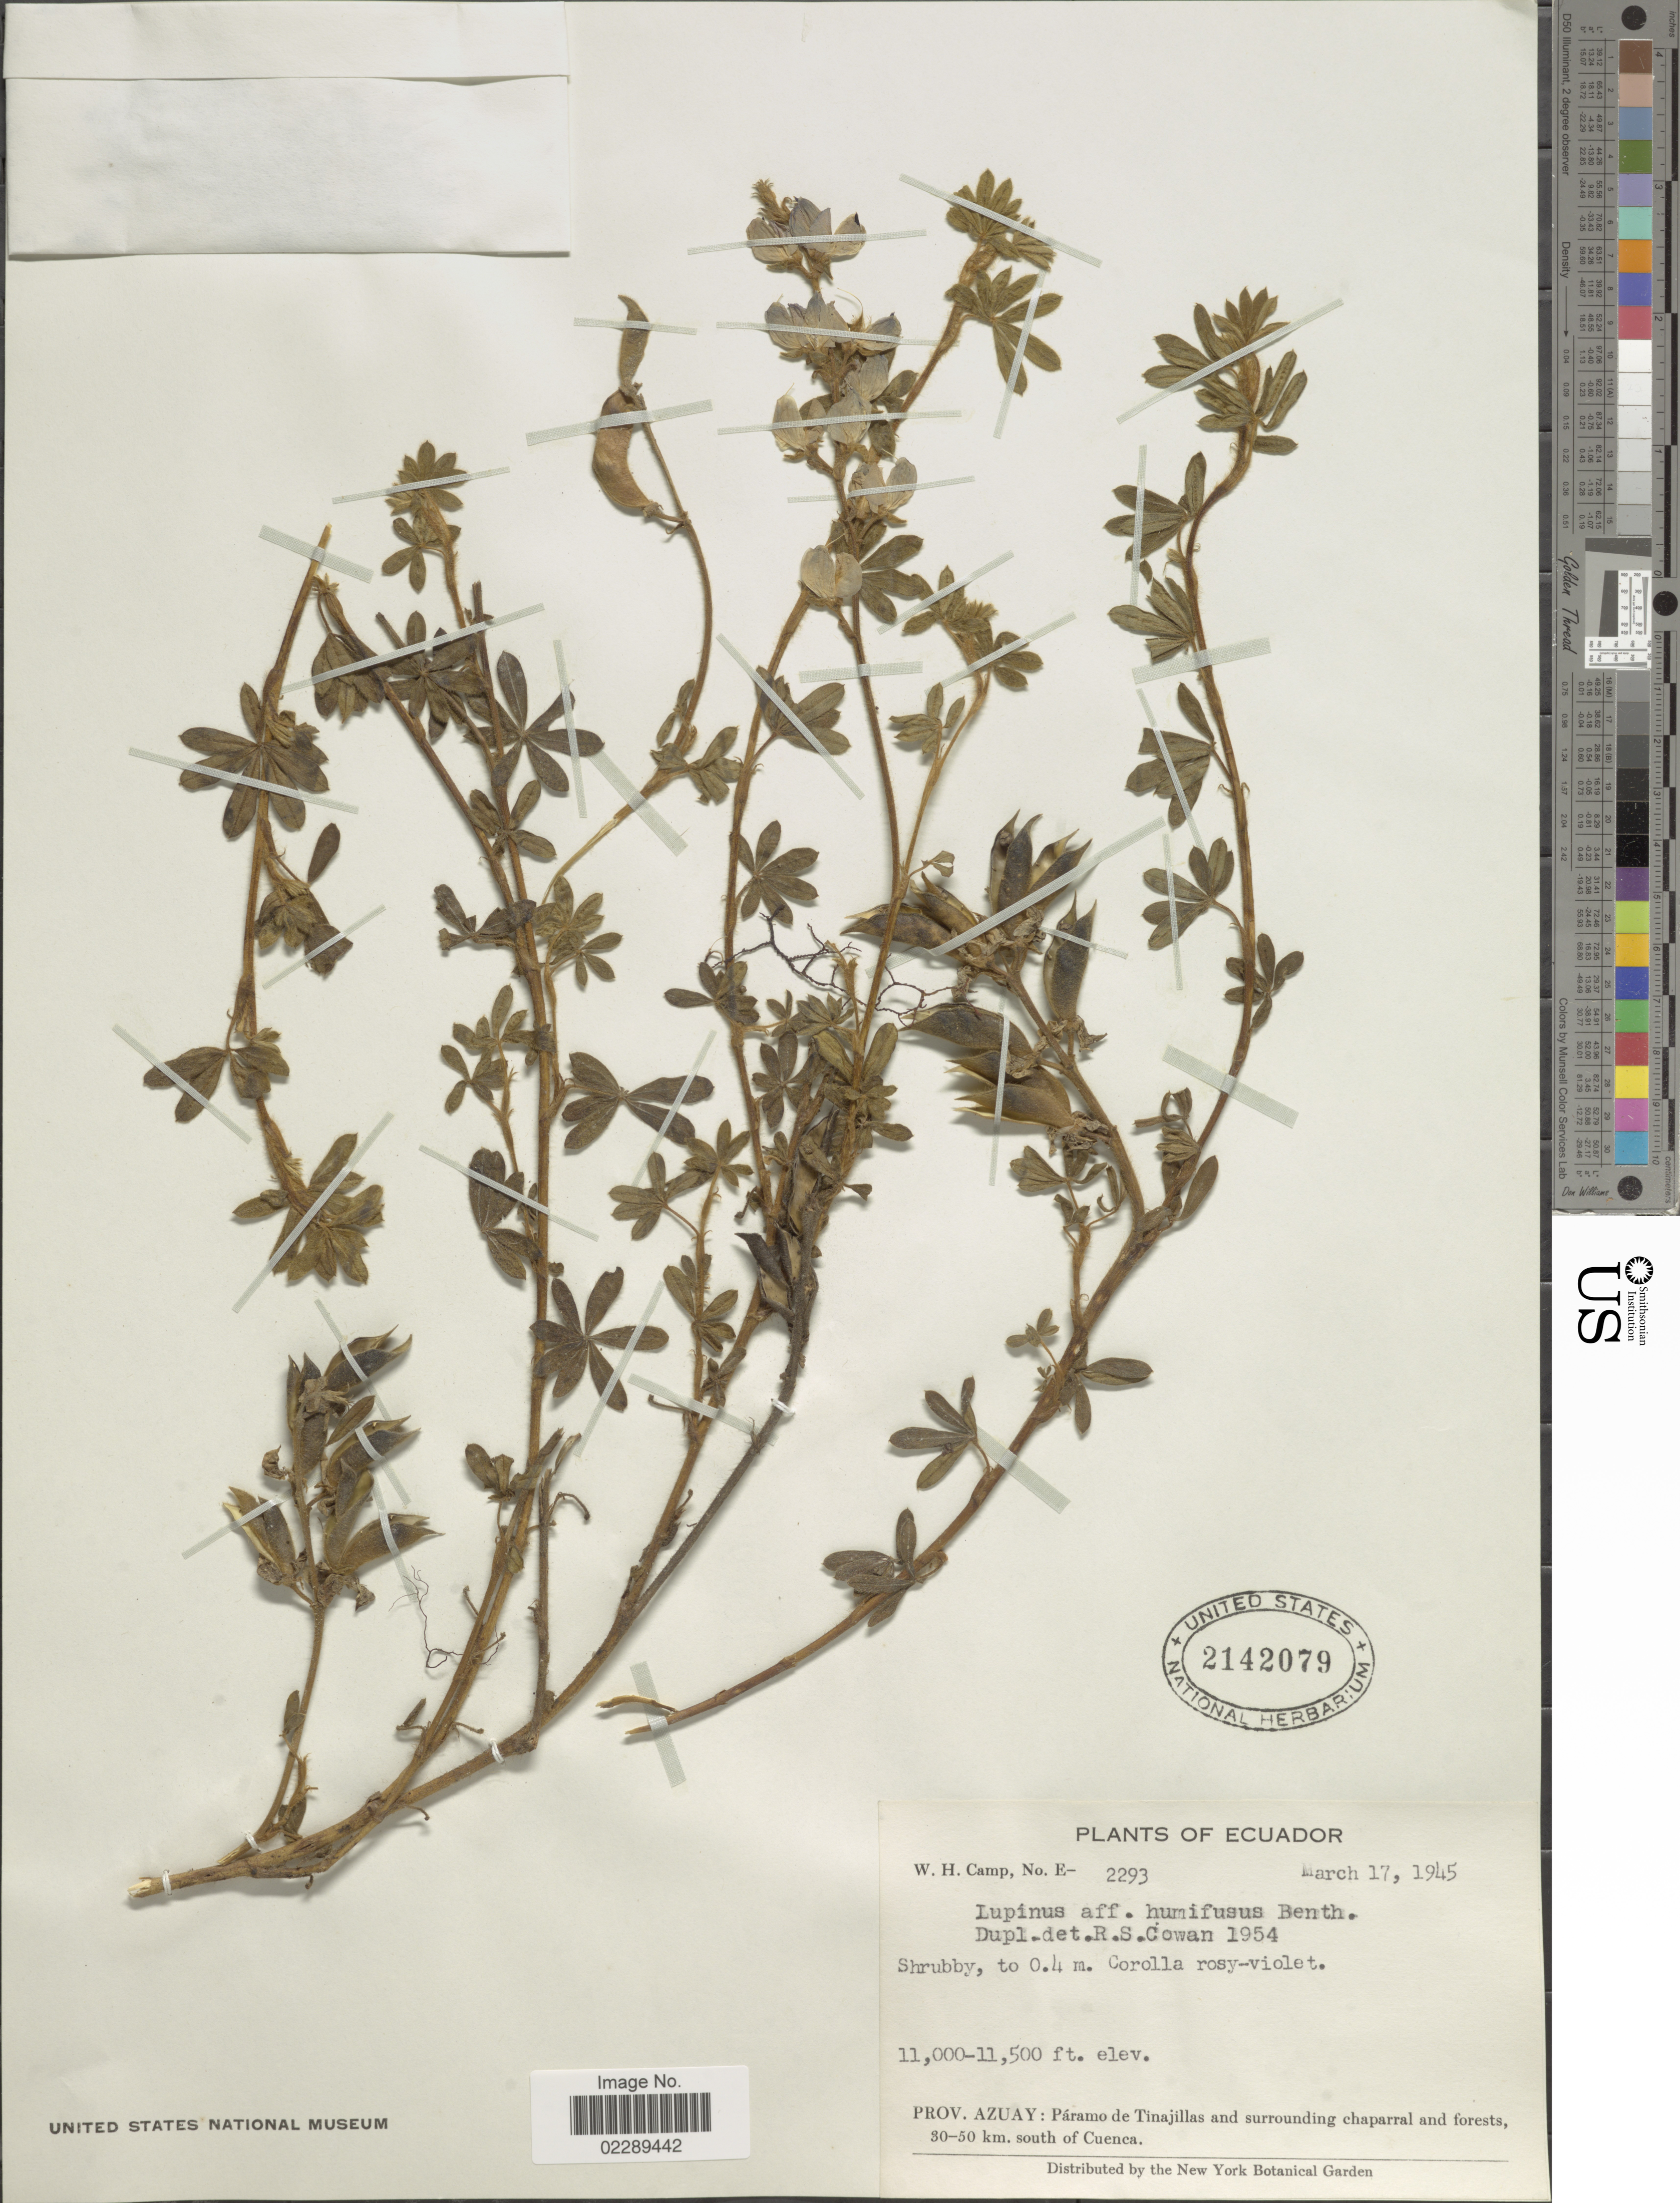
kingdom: Plantae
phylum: Tracheophyta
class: Magnoliopsida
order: Fabales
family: Fabaceae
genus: Lupinus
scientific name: Lupinus humifusus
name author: Sessé & Moc. ex G. Don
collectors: W. H. Camp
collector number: E-2293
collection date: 1945-03-17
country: Ecuador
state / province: Azuay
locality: Prov. Azuay: Páramo de Tinajillas and surrounding chaparral and forests, 30-50 km. south of Cuenca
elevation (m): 3353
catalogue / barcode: US 2142079